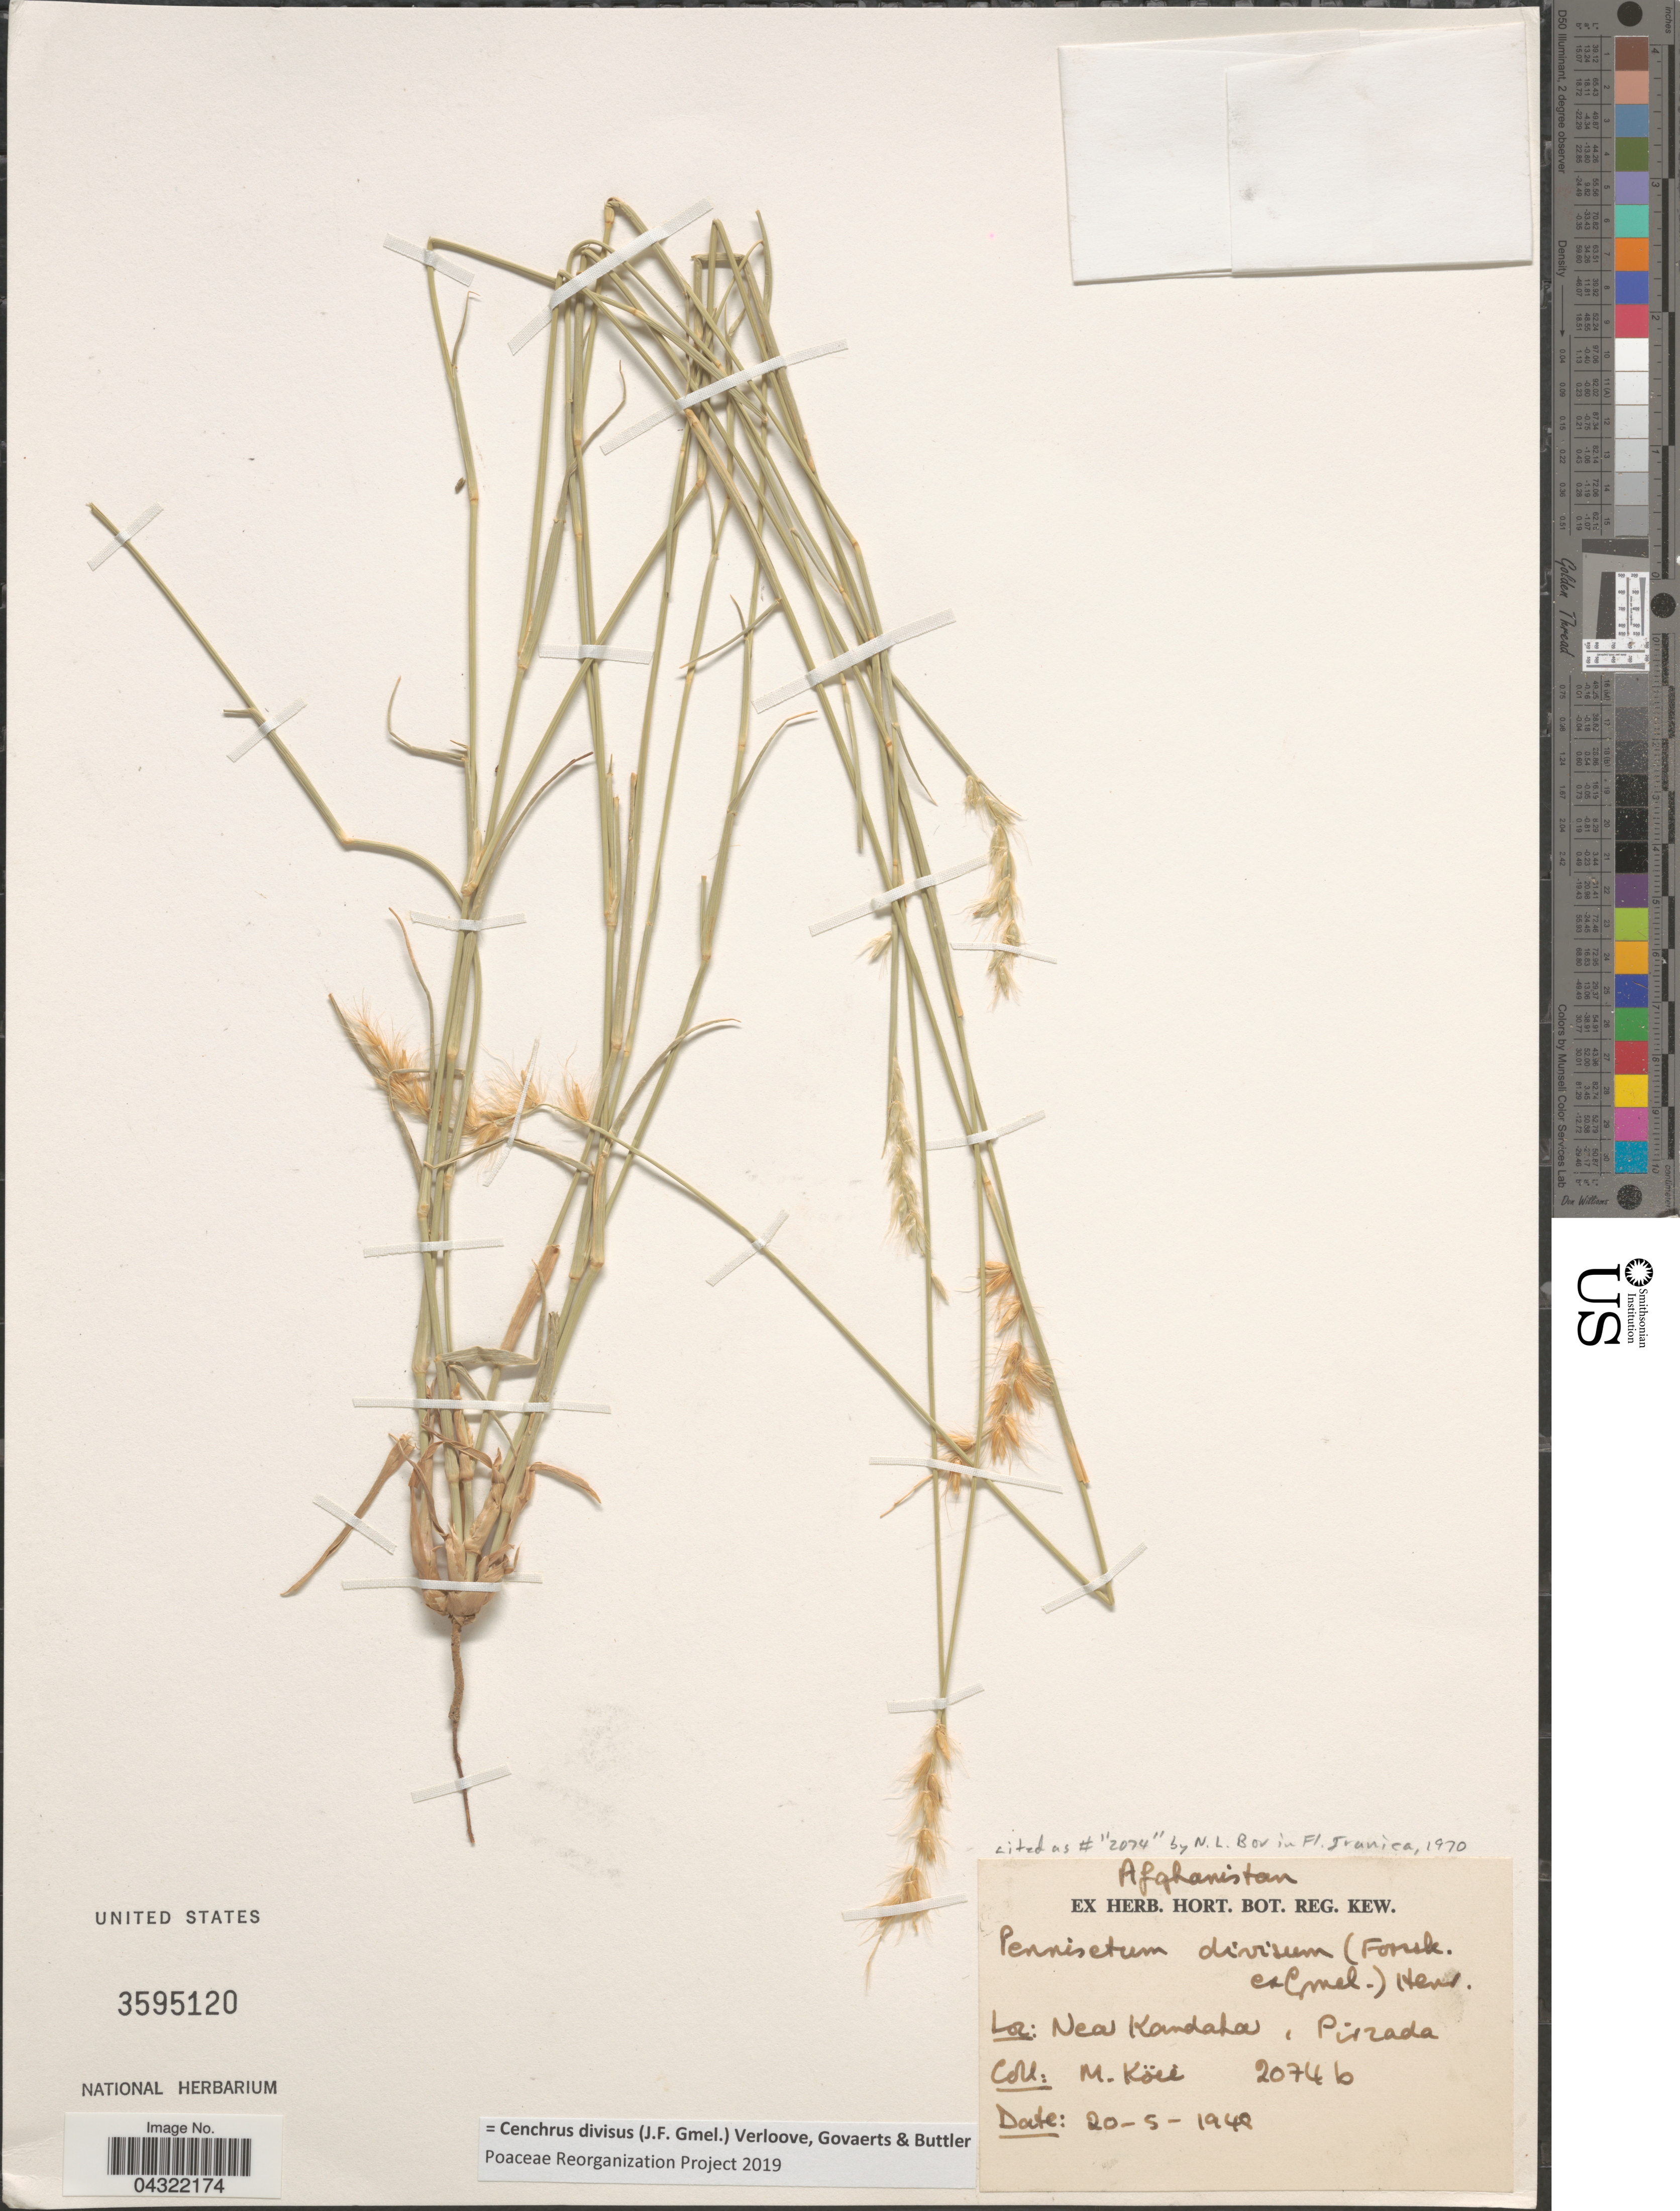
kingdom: Plantae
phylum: Tracheophyta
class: Liliopsida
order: Poales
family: Poaceae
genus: Cenchrus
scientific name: Cenchrus divisus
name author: (J.F. Gmel.) Verloove et al.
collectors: M. Köei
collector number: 2074b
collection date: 1948-05-20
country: Afghanistan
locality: Near Kandala, Pirzada.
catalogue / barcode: US 3595120